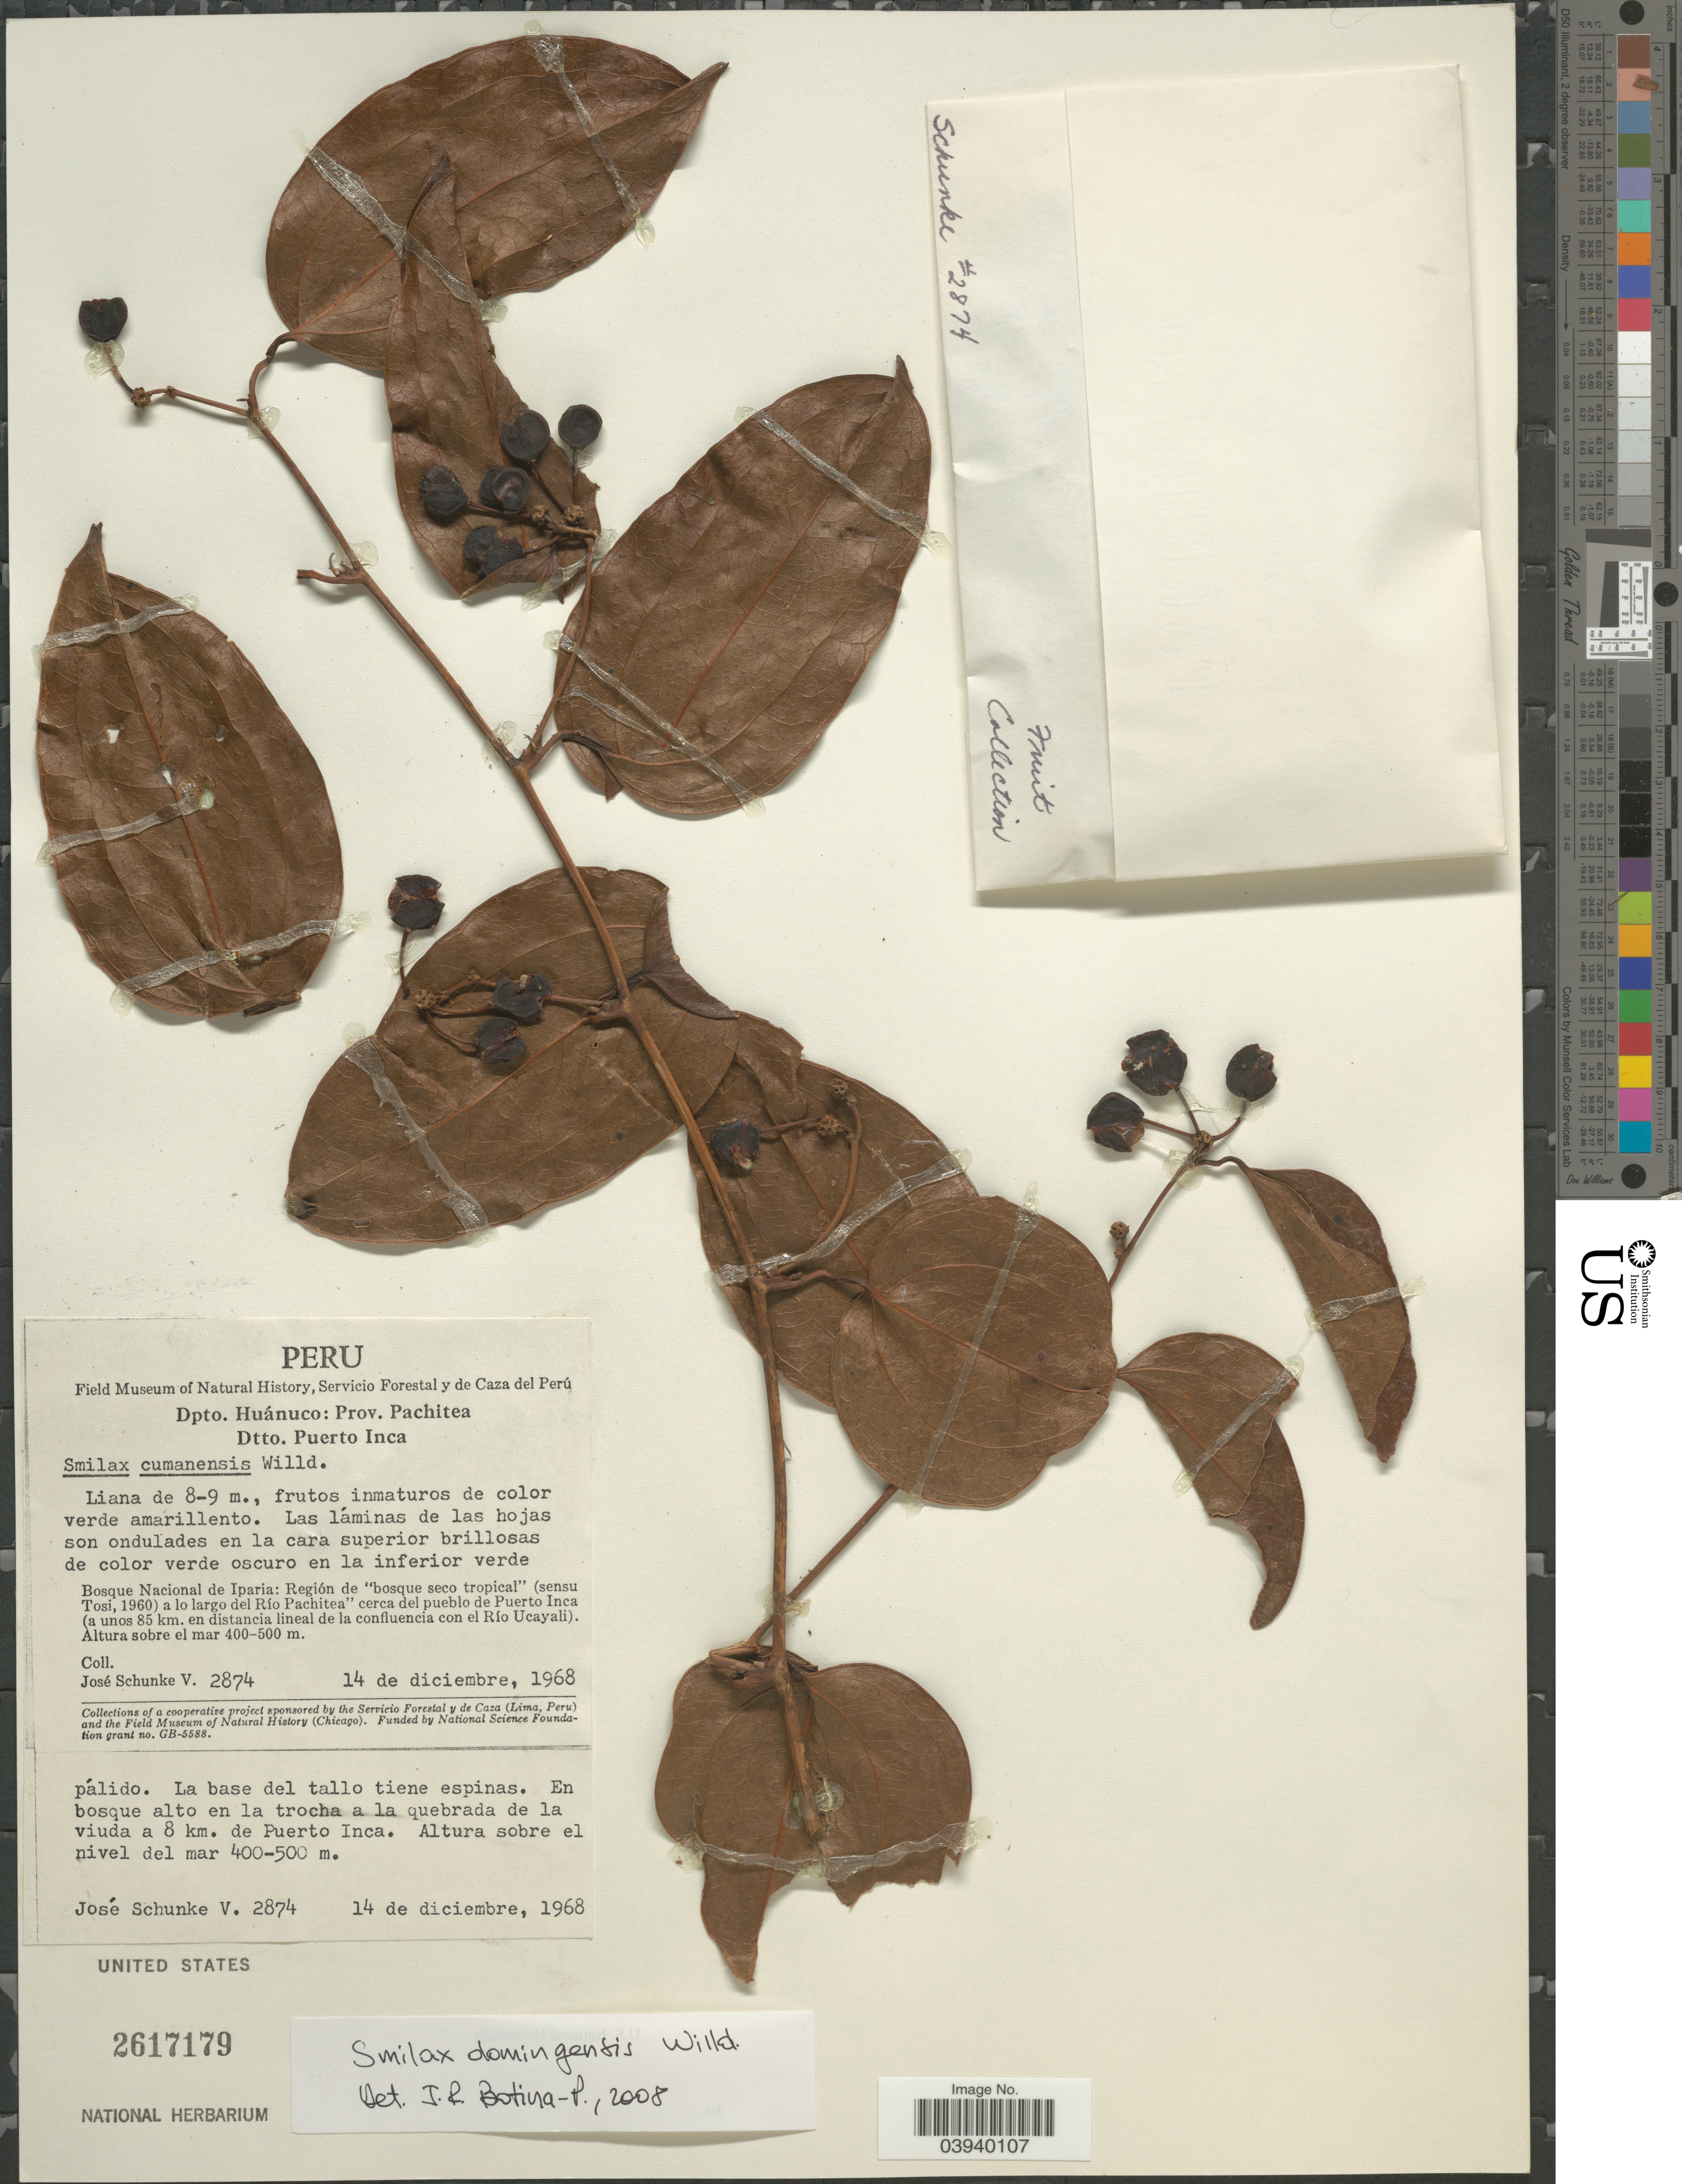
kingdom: Plantae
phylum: Tracheophyta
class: Liliopsida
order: Liliales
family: Smilacaceae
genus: Smilax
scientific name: Smilax domingensis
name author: Willd.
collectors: J. Schunke Vigo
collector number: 2874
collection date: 1968-12-14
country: Peru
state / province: Huánuco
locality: Dpto. Huánuco: Prov. Pachitea. Dtto. Puerto Inca. Bosque Nacional de Iparia: Región de "bosque seco tropical" (sensu Tosi, 1960) a lo largo del Río Pachitea cerca del pueblo de Puerto Inca (a unos 85 km. en distancia lineal de la confluencia con el Río Ucayali). En bosque alto en la trocha a la quebrada de la viuda a 8 km. de Puerto Inca.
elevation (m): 400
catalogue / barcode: US 2617179